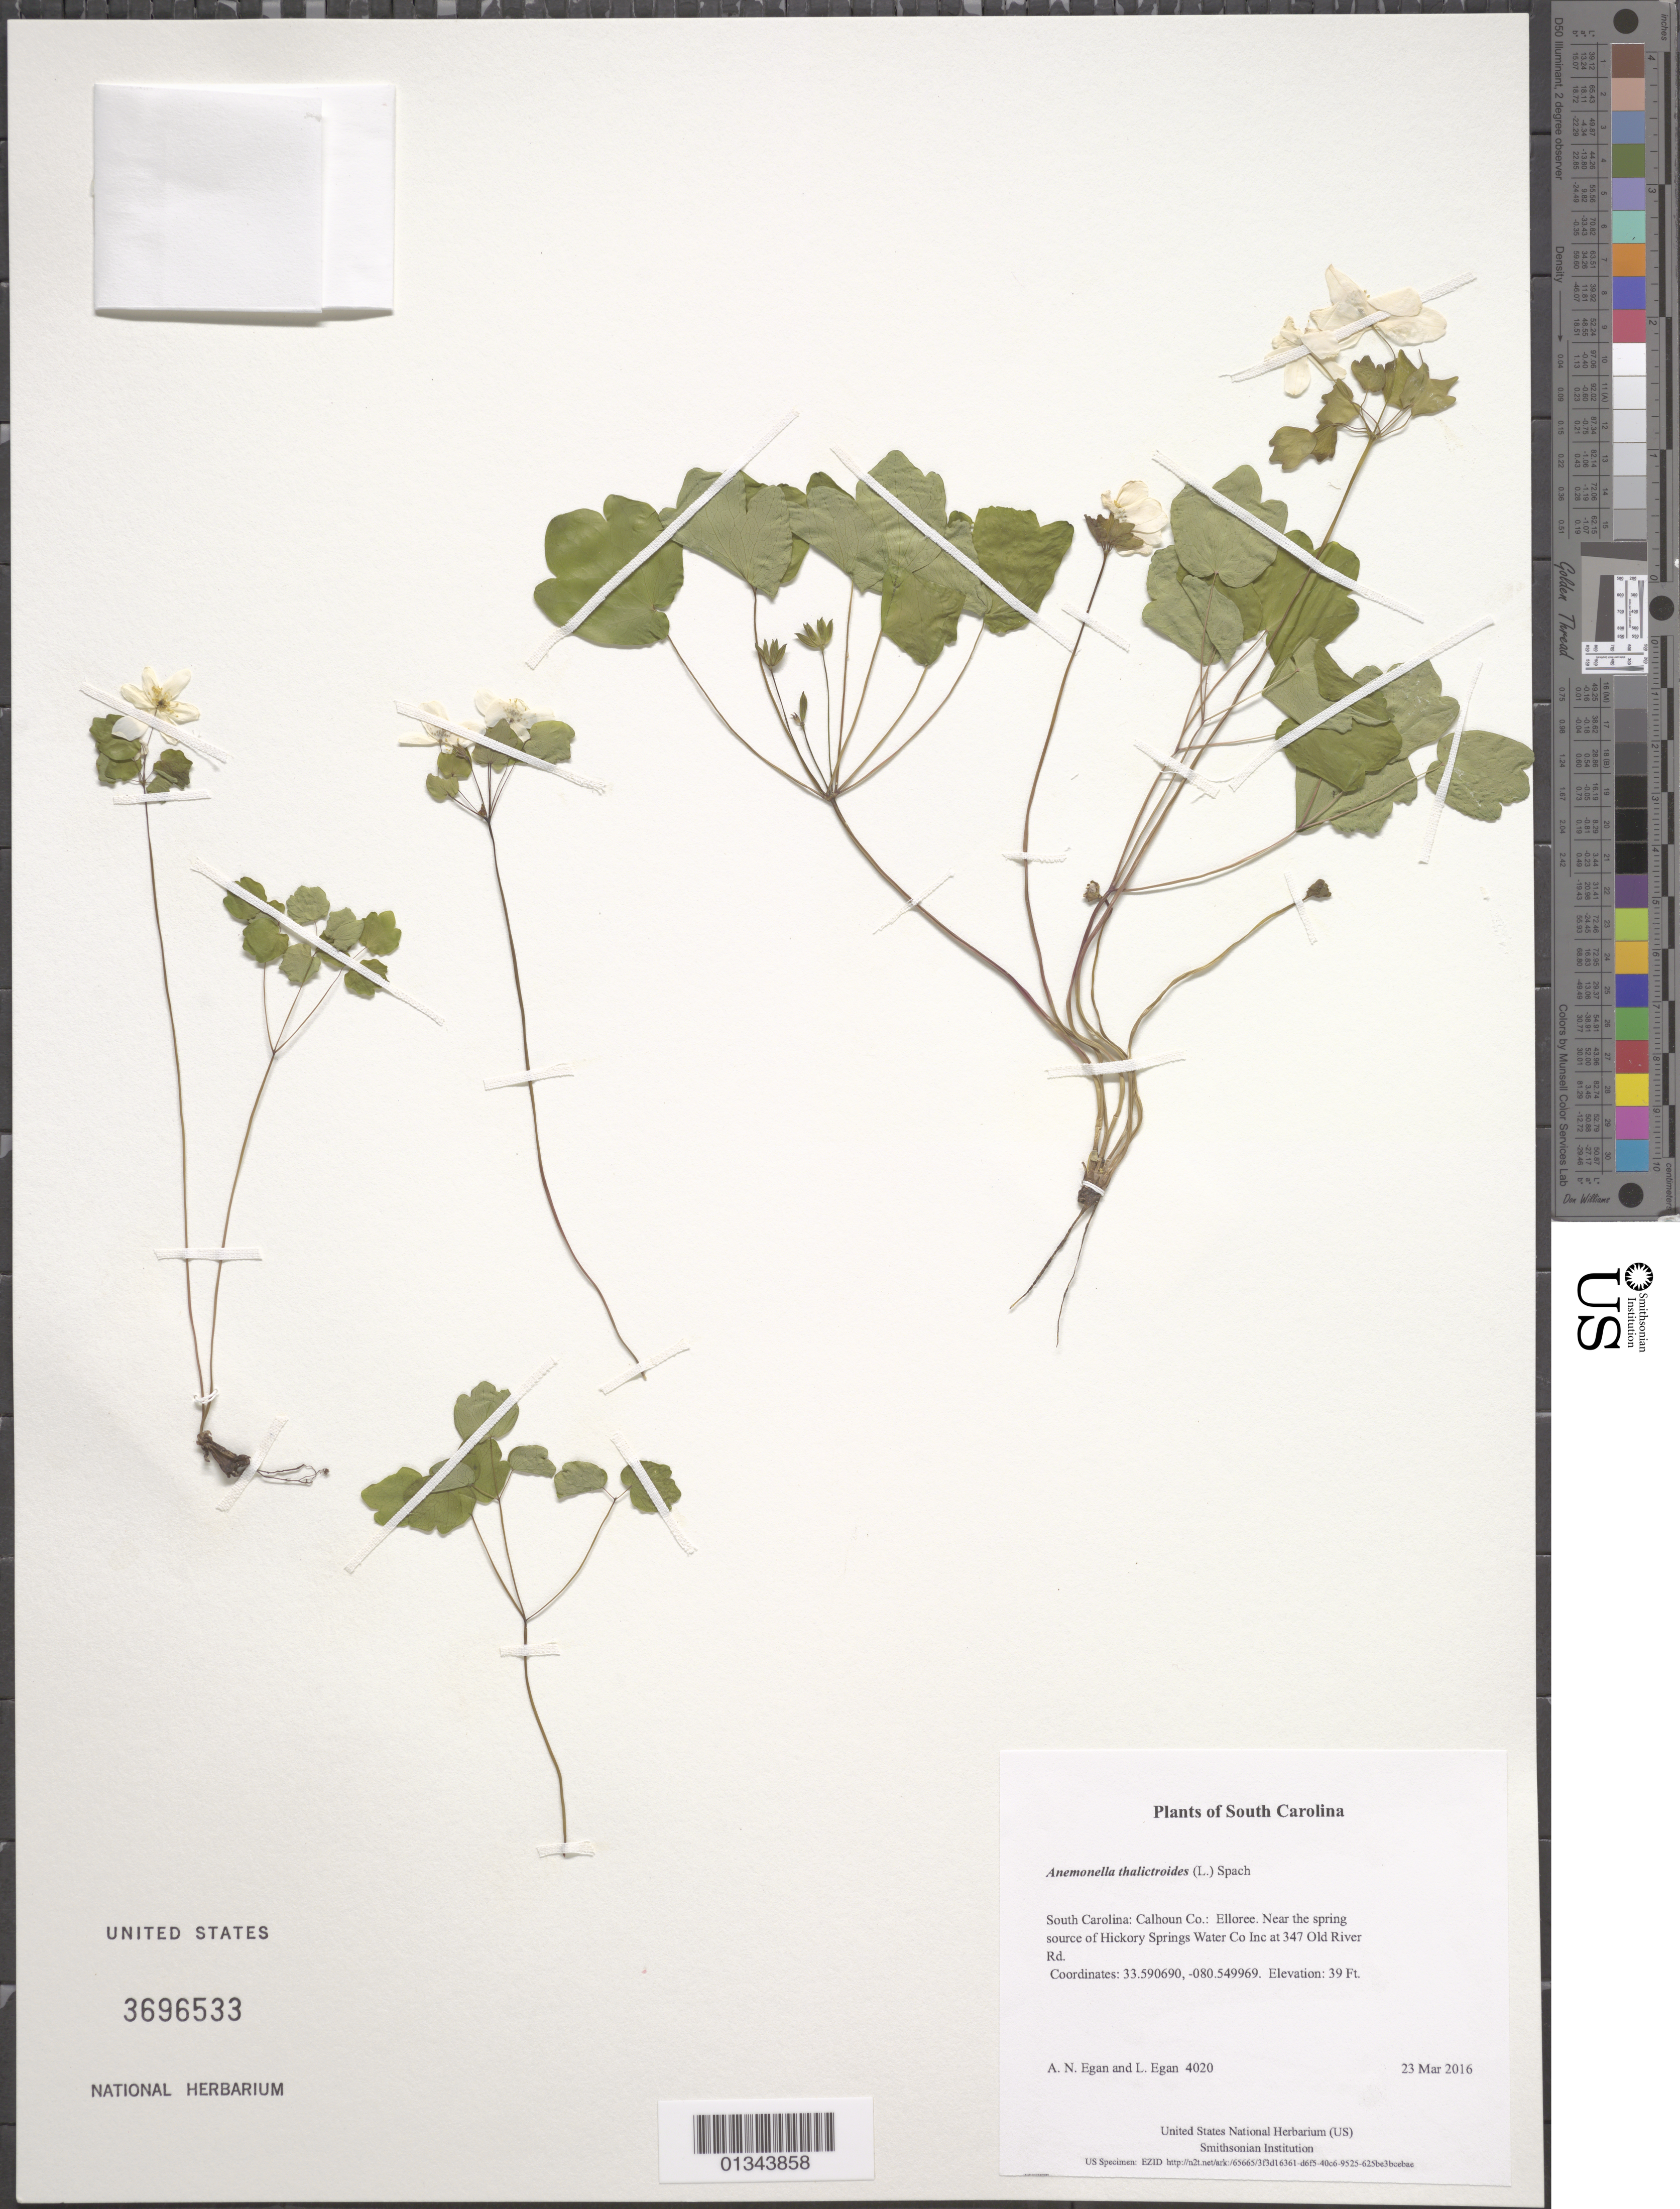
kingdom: Plantae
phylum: Tracheophyta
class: Magnoliopsida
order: Ranunculales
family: Ranunculaceae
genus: Thalictrum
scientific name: Thalictrum thalictroides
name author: (L.) A.J. Eames & B. Boivin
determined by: Strong, M. T., (US), Smithsonian Institution - National Museum of Natural History (UNITED STATES)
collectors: A. N. Egan & L. Egan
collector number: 4020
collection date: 2016-03-23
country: United States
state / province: South Carolina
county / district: Calhoun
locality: Elloree. Near the spring source of Hickory Springs Water Co Inc at 347 Old River Rd.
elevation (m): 12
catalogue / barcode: US 3696533